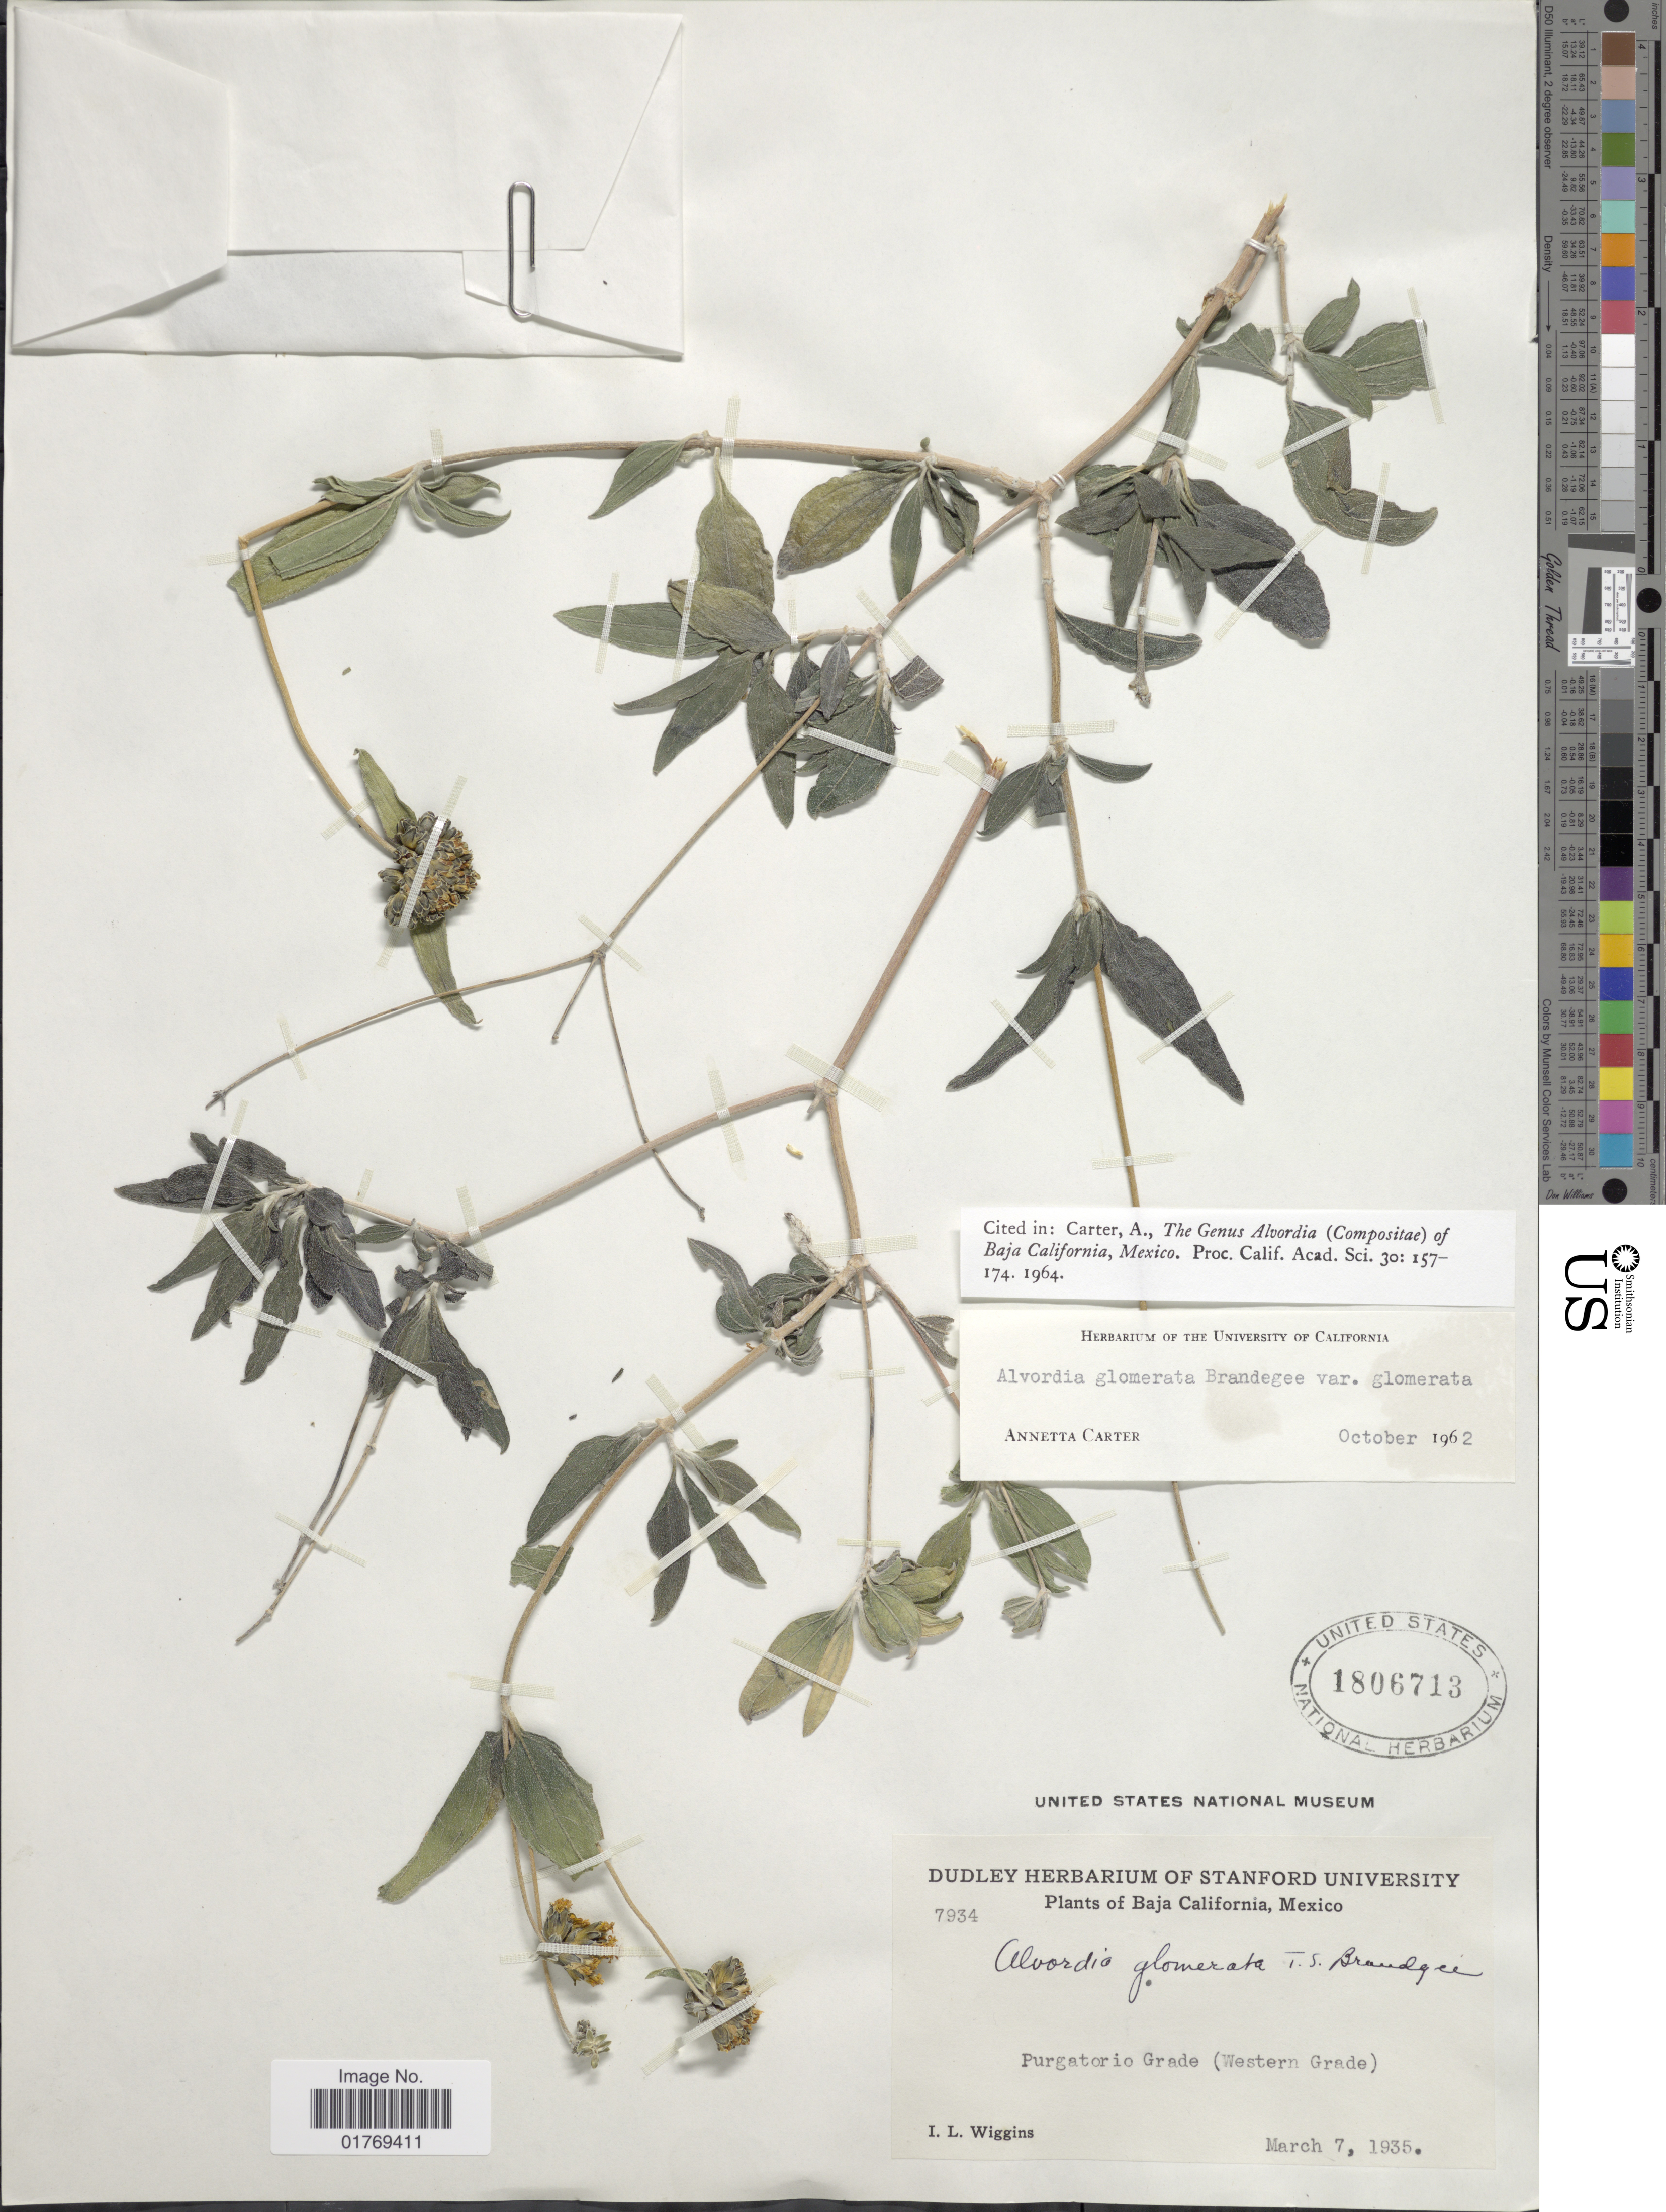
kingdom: Plantae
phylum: Tracheophyta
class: Magnoliopsida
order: Asterales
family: Asteraceae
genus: Alvordia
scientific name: Alvordia glomerata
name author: Brandegee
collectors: I. L. Wiggins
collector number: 7934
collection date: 1935-03-07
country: Mexico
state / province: Baja California Sur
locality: Purgatorio Grade (Western Grade)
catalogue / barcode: US 1806713